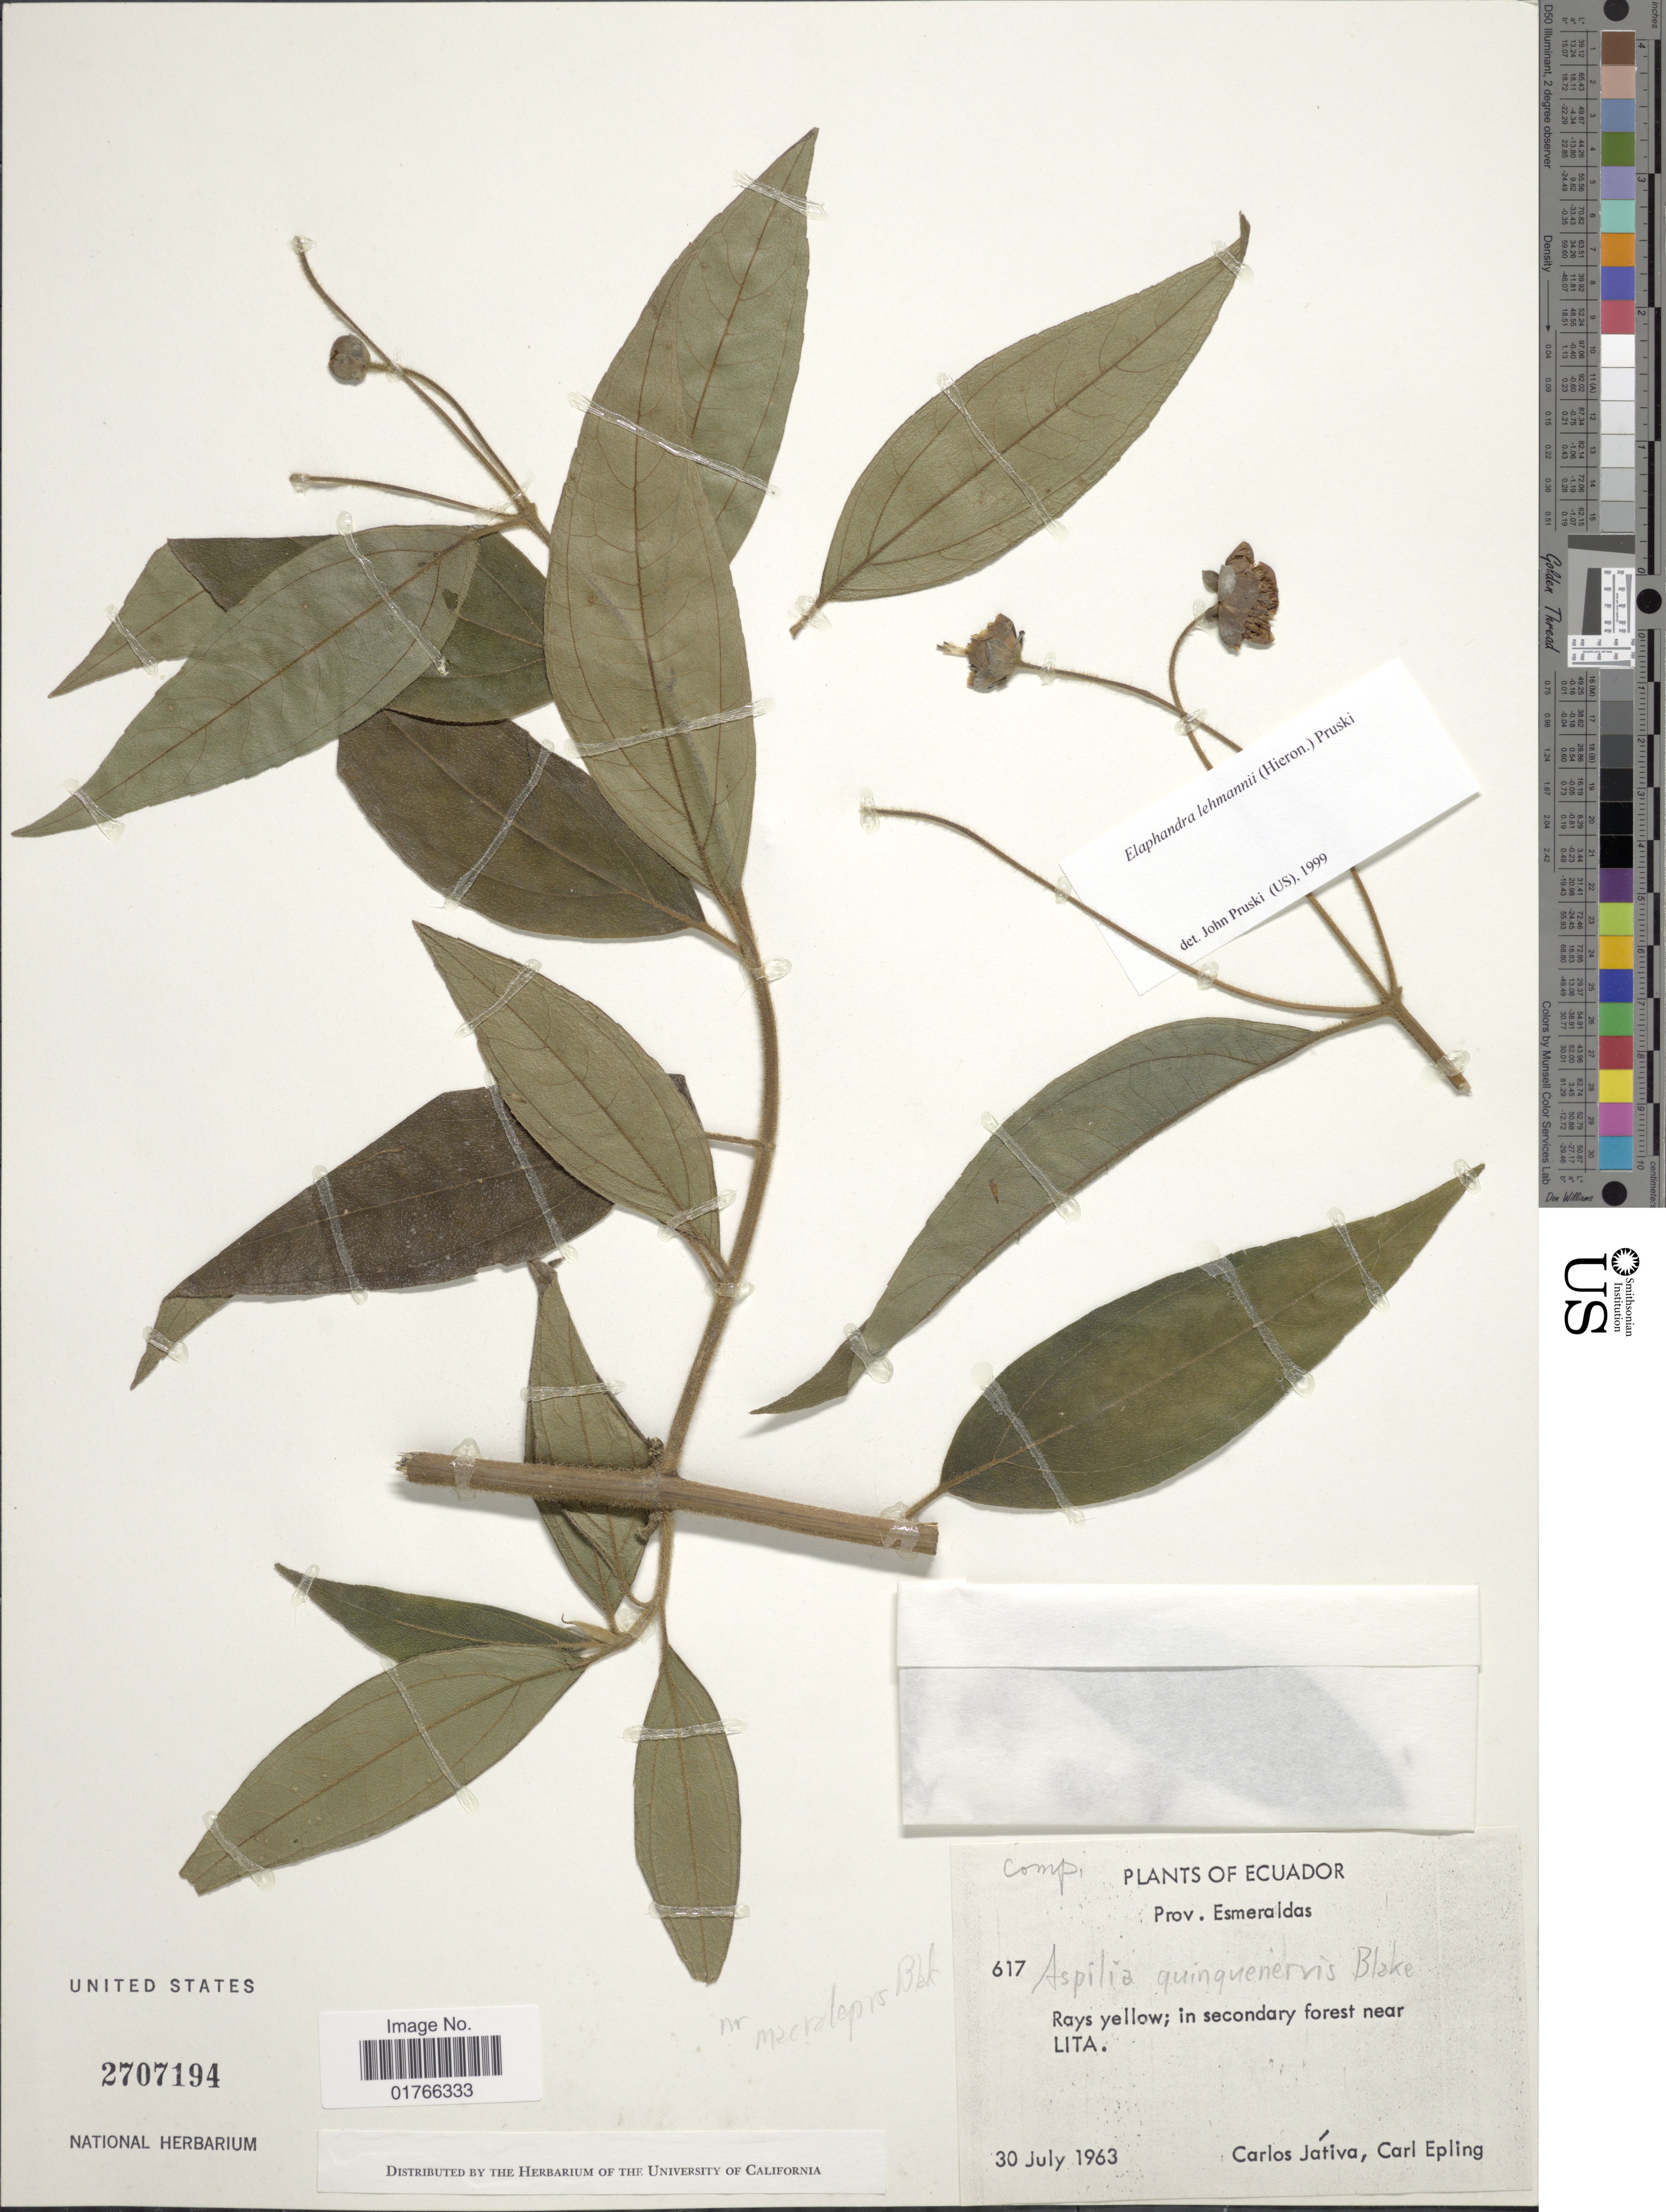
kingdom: Plantae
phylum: Tracheophyta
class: Magnoliopsida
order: Asterales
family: Asteraceae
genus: Elaphandra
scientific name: Elaphandra lehmannii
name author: (Hieron.) Pruski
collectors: C. D. Játiva & C. C. Epling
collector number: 617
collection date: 1963-07-30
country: Ecuador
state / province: Esmeraldas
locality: Forest near Lita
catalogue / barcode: US 2707194